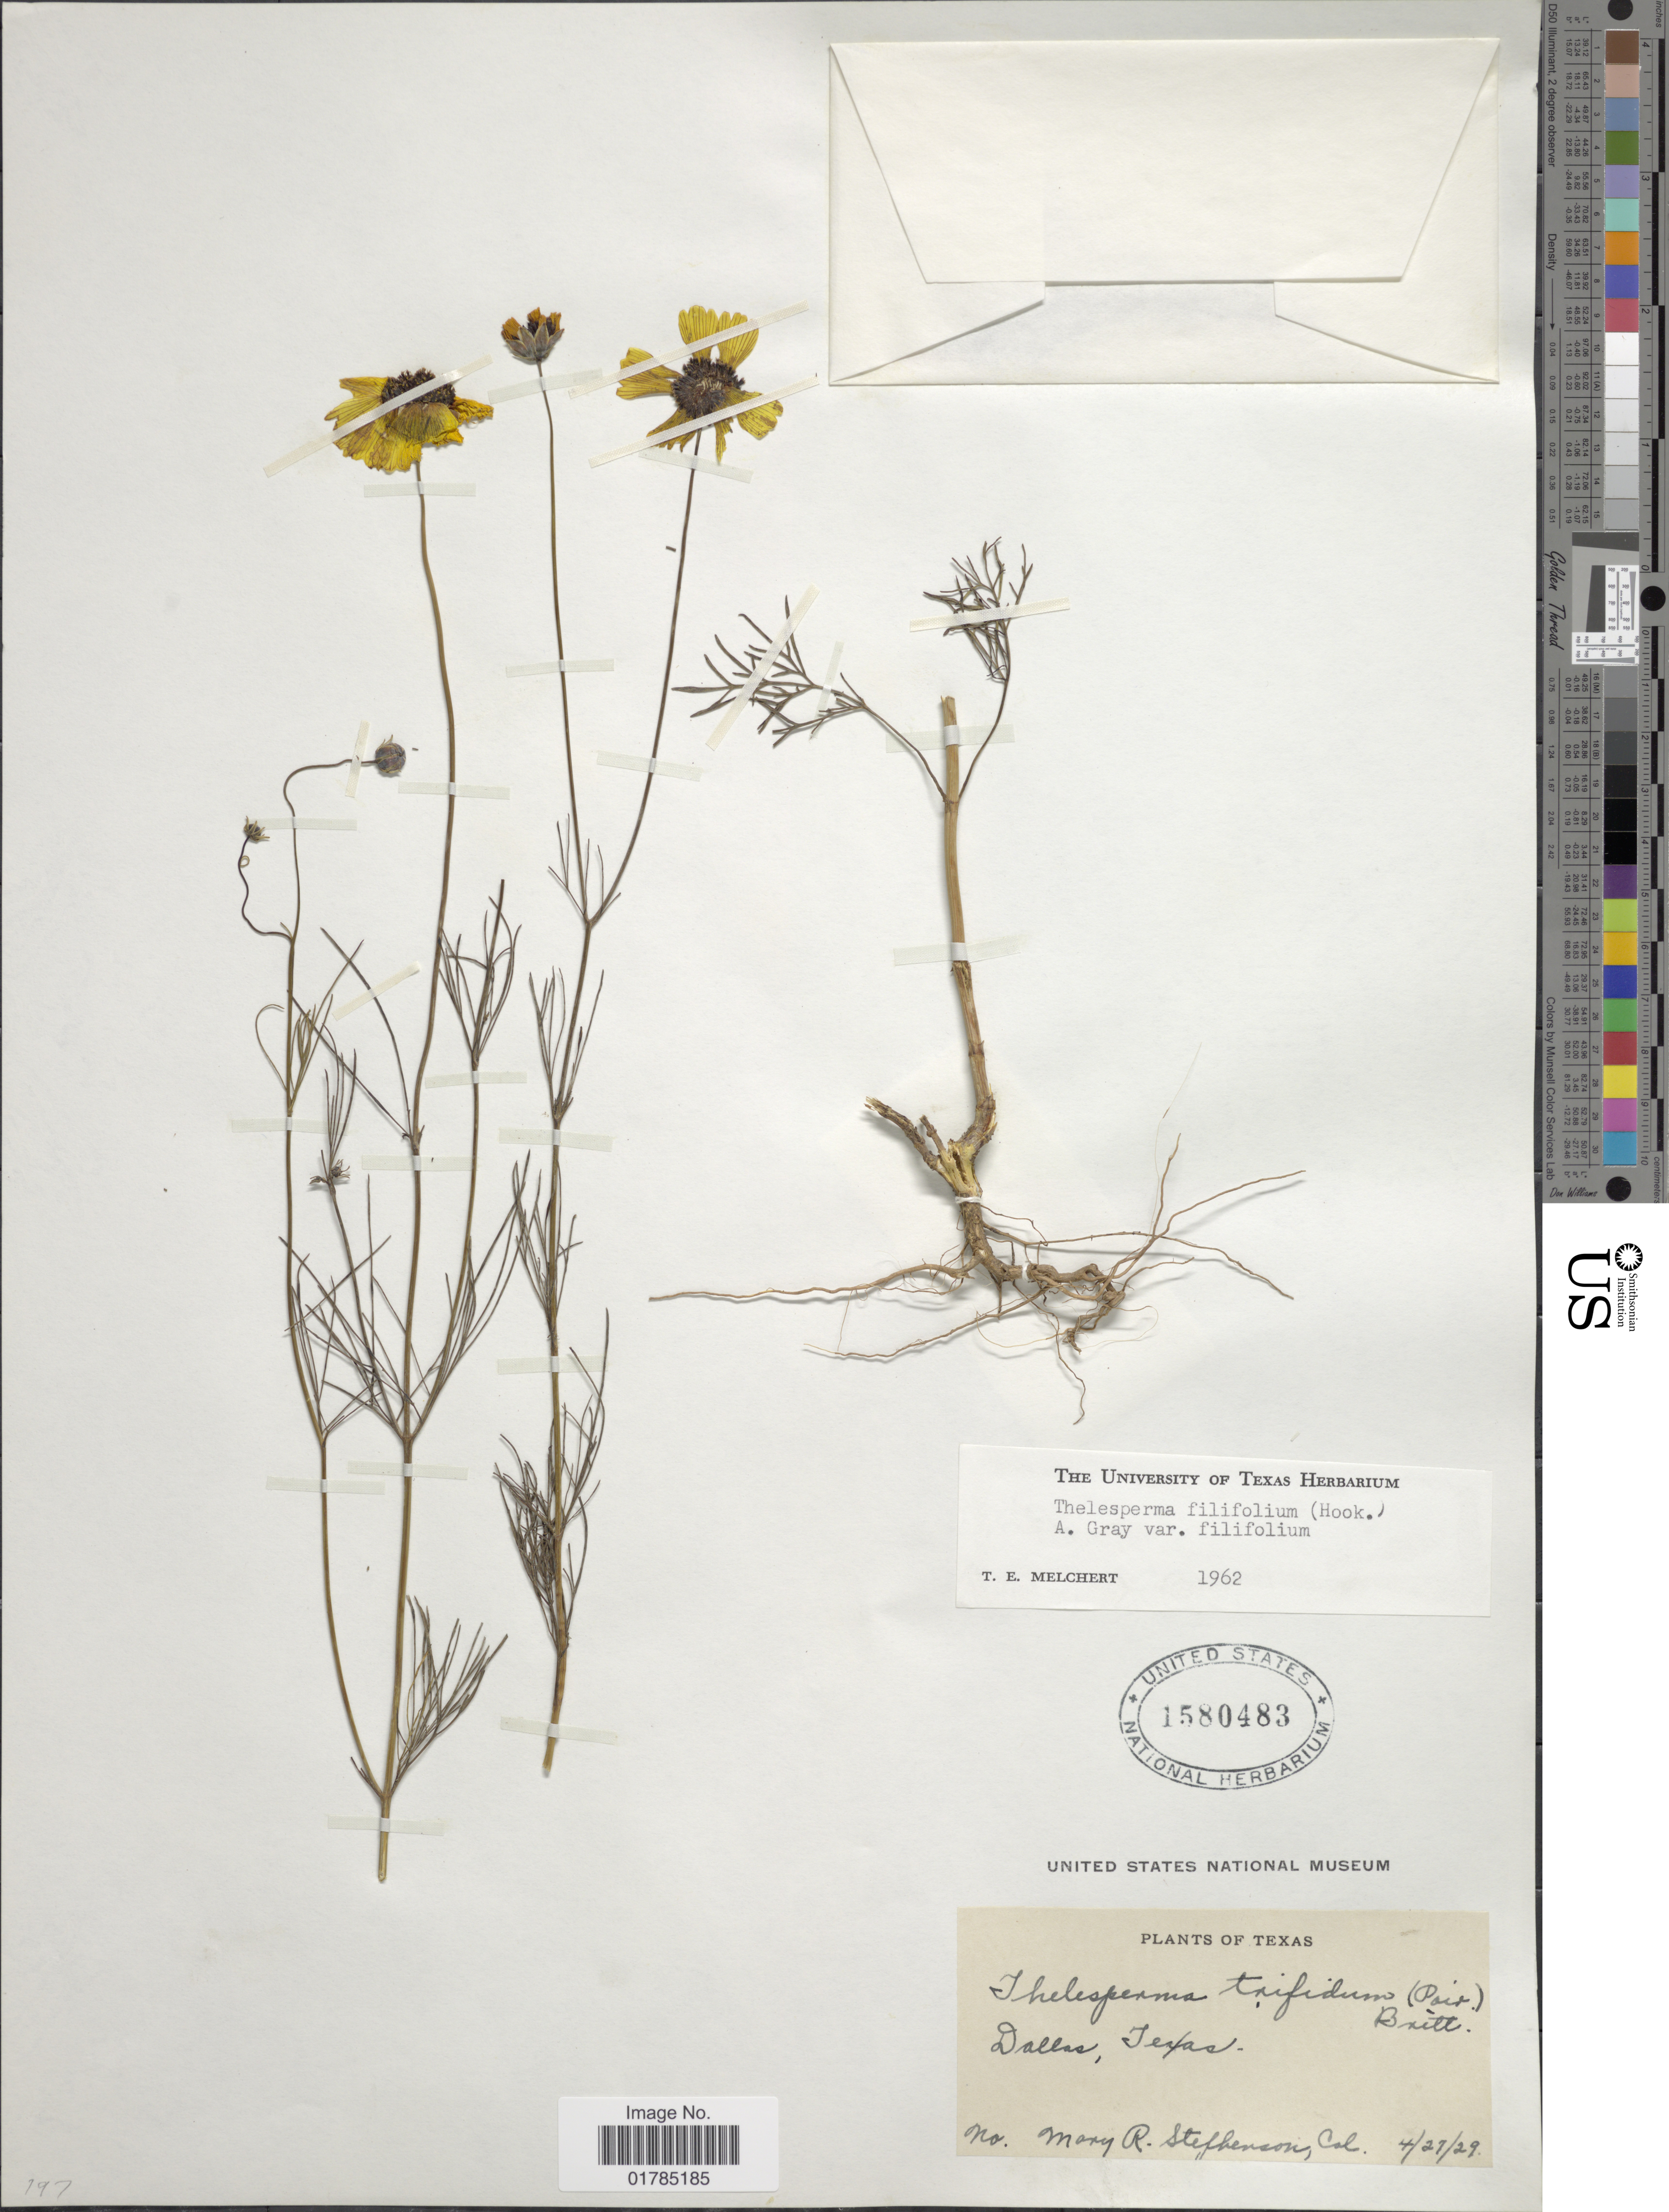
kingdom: Plantae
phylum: Tracheophyta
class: Magnoliopsida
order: Asterales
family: Asteraceae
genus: Thelesperma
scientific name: Thelesperma filifolium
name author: (Hook.) A. Gray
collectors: M. Stephenson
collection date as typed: Transcribed d/m/y: 27/4/29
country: United States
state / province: Texas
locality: Dallas, texas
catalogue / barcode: US 1580483